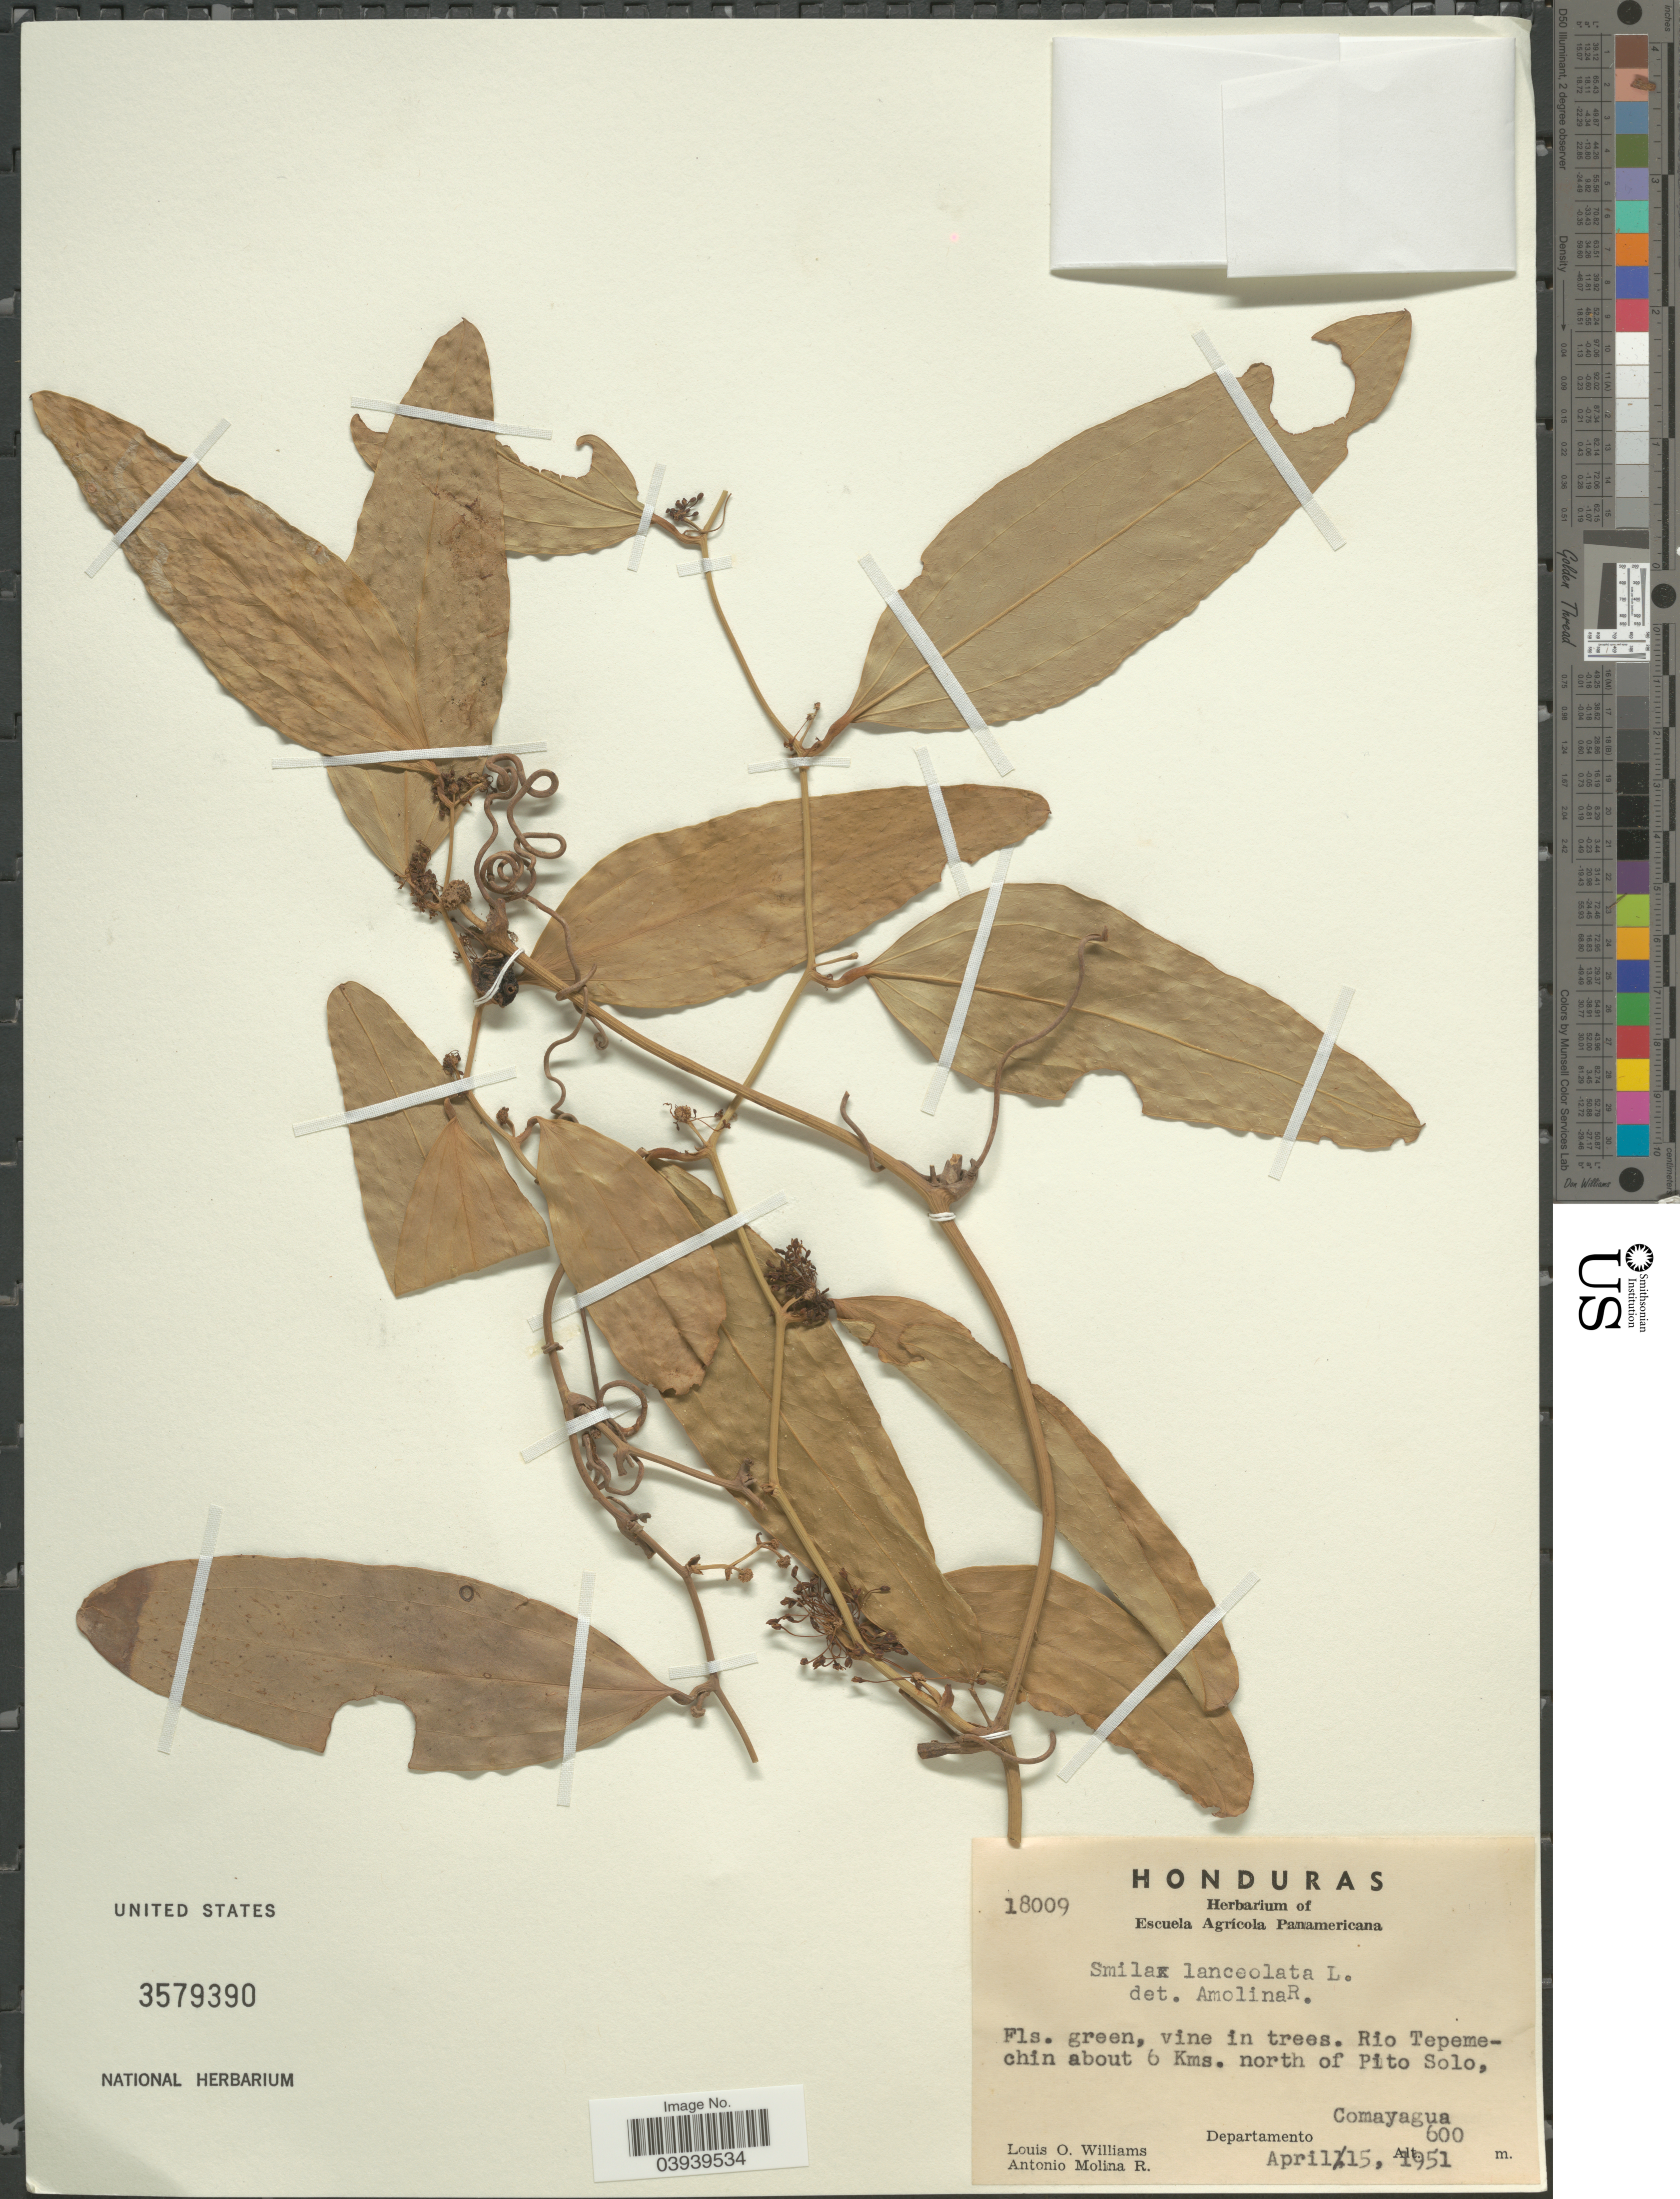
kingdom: Plantae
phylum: Tracheophyta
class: Liliopsida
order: Liliales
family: Smilacaceae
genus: Smilax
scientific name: Smilax lanceolata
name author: L.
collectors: L. O. Williams & A. Molina R.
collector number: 18009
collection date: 1951-04-15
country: Honduras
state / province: Comayagua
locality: Rio Tepemechin about 6 Kms. north of Pito Solo, Departamento Comayagua.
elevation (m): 600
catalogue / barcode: US 3579390